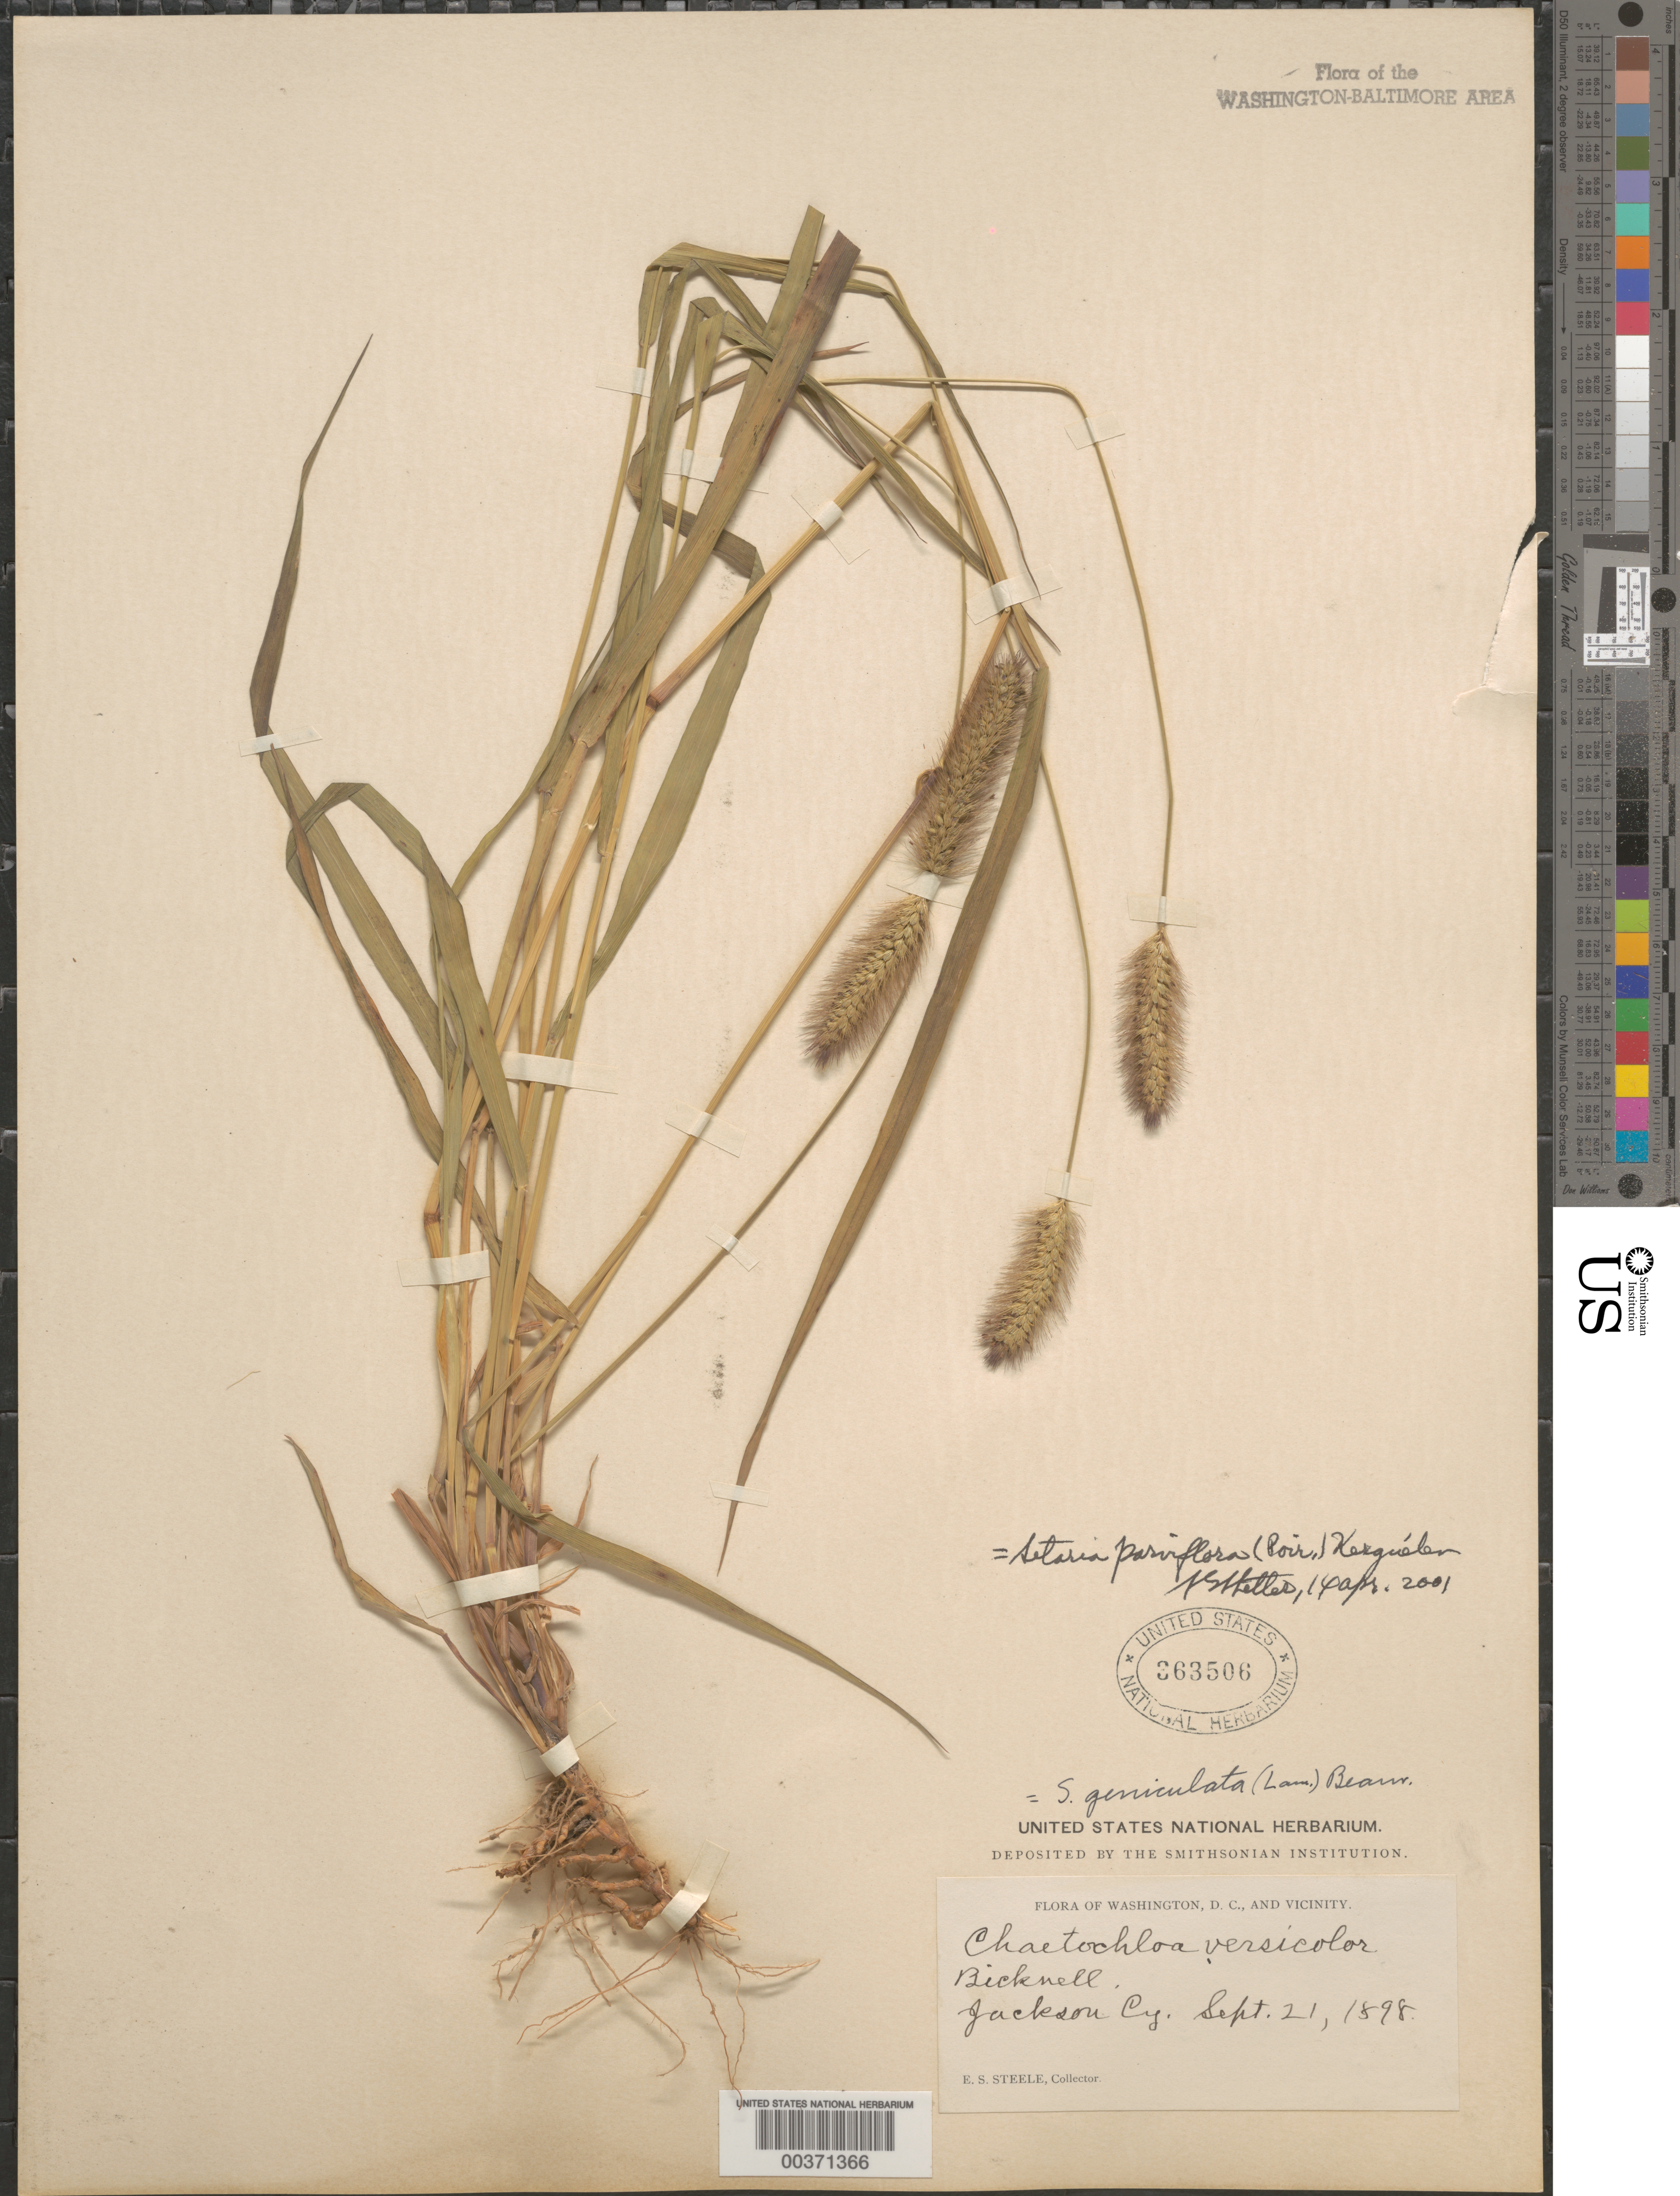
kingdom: Plantae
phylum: Tracheophyta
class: Liliopsida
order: Poales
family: Poaceae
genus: Setaria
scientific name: Setaria parviflora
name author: (Poir.) Kerguélen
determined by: Shetler, Stanwyn G., (US), NMNH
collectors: E. Steele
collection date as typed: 21 Sep 1898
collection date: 1898-09-21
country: United States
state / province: Virginia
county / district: Arlington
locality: Jackson City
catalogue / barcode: US 363506